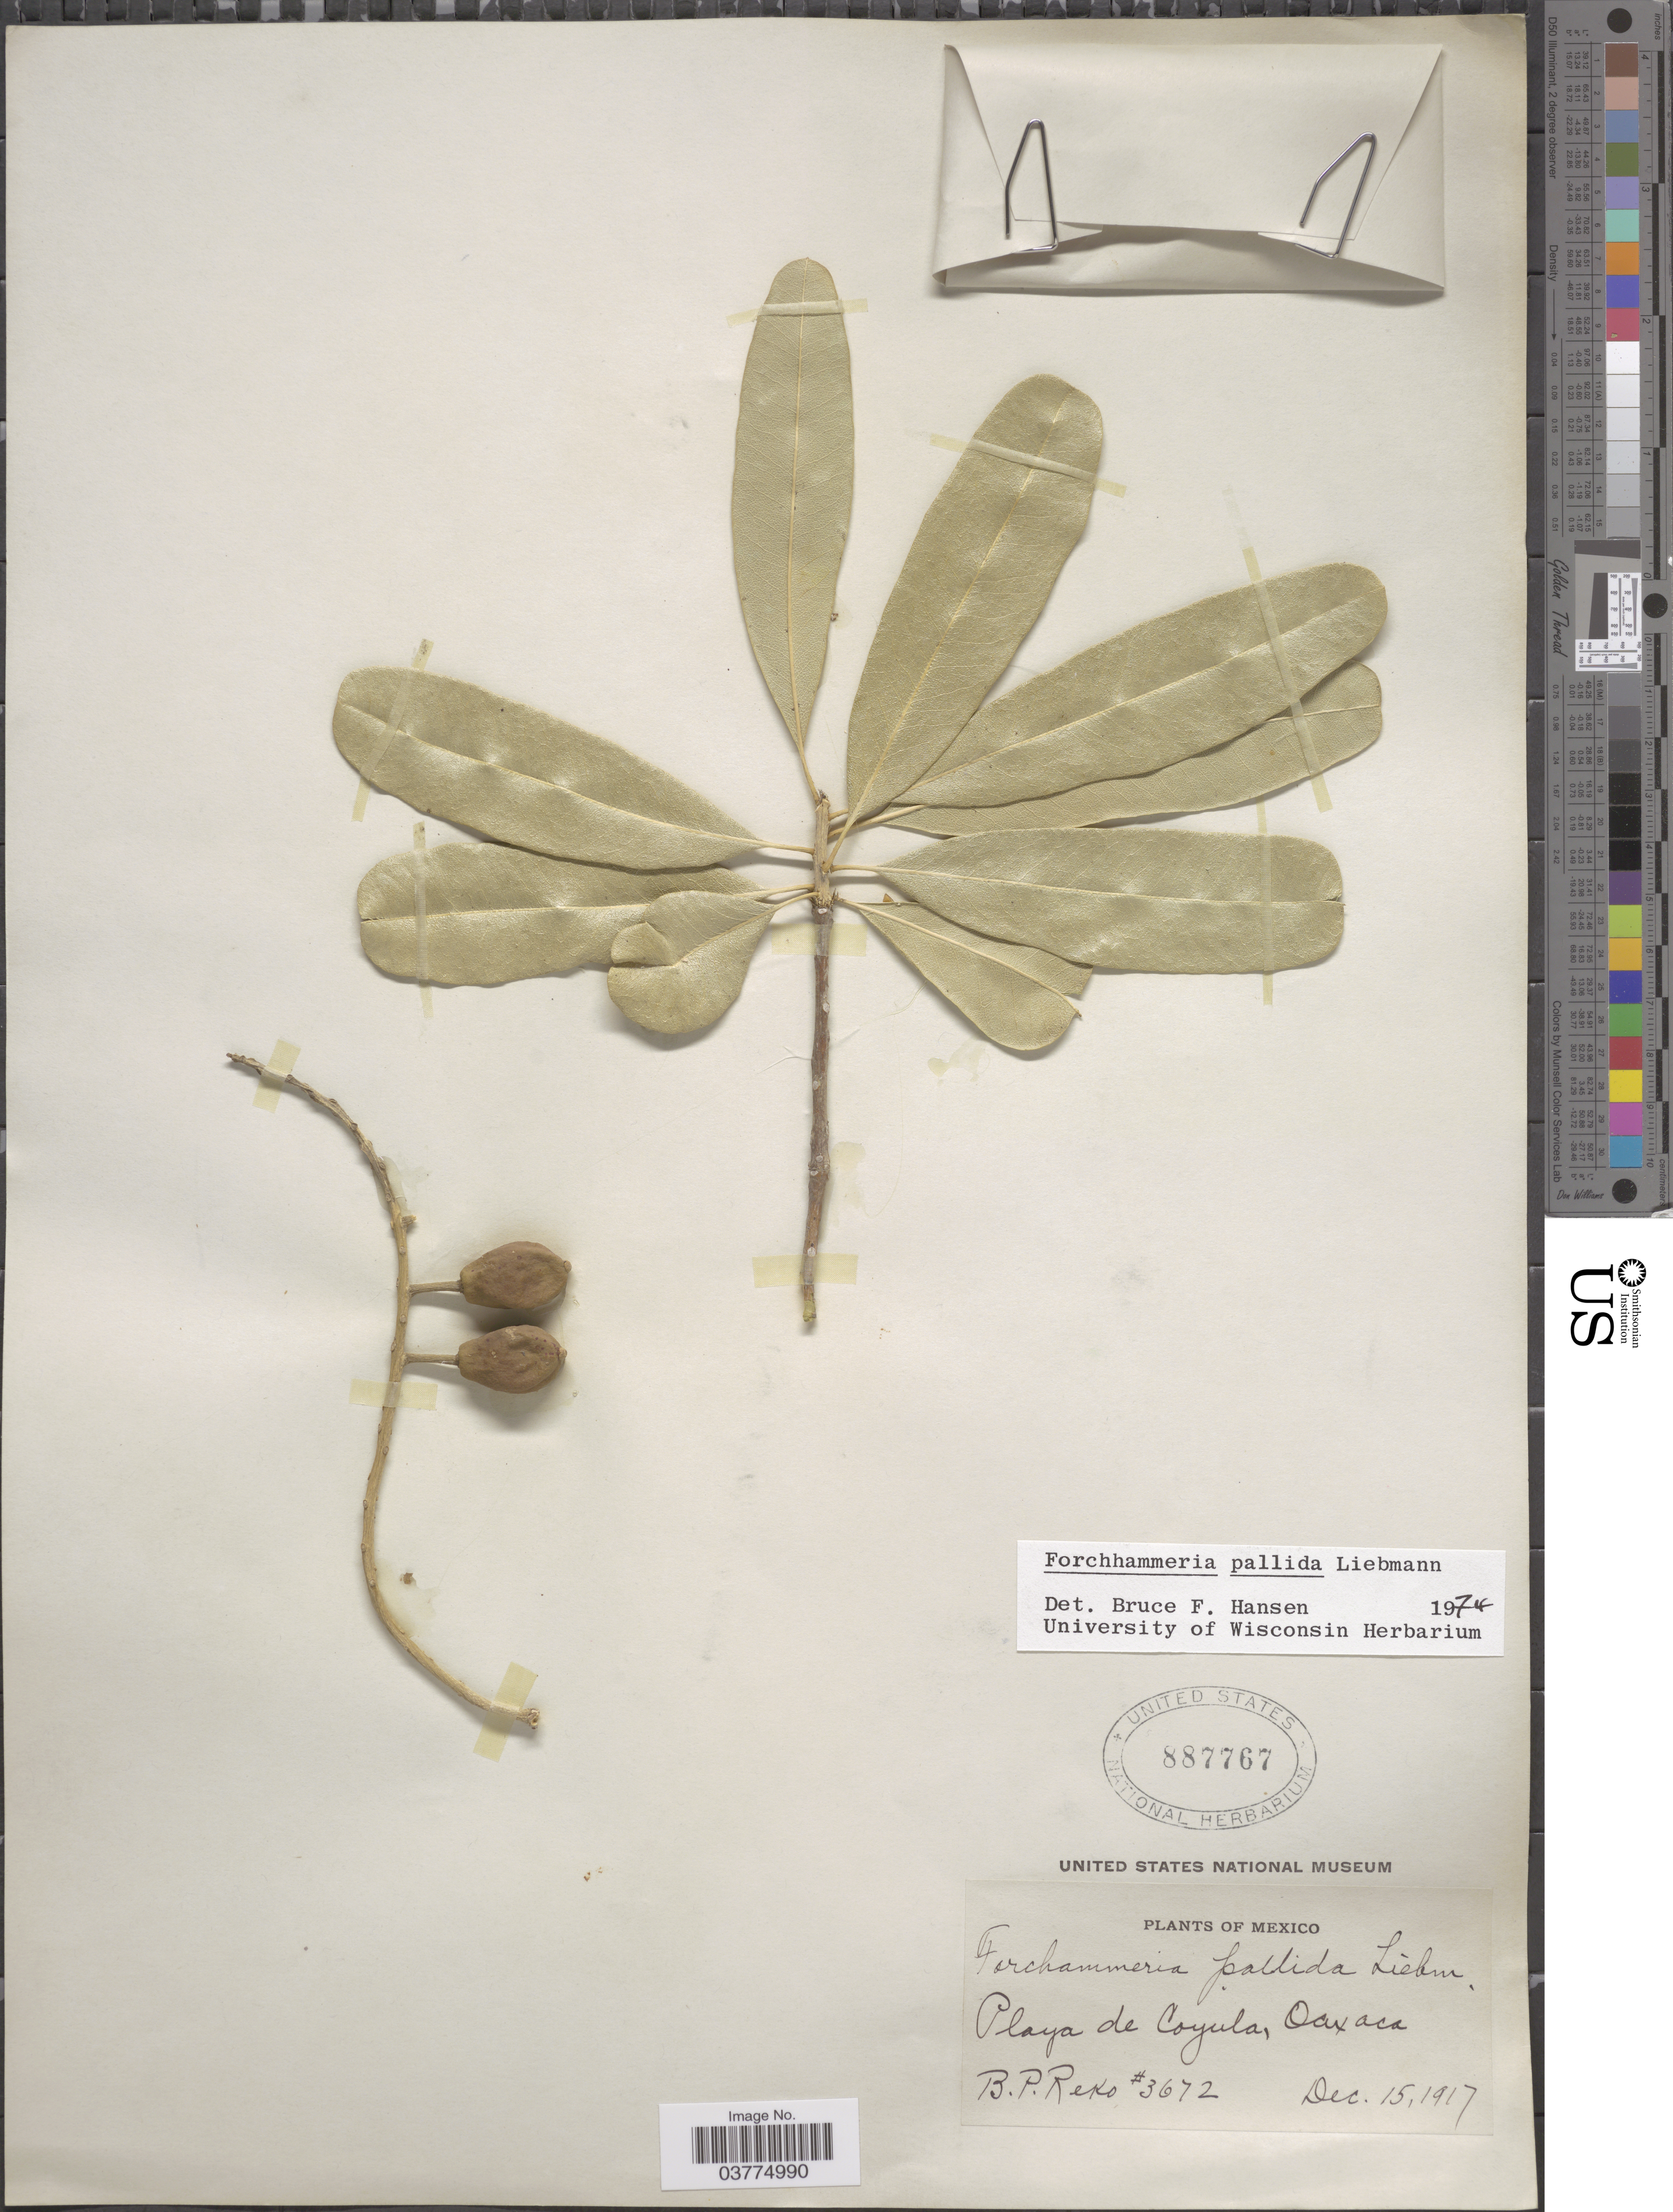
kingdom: Plantae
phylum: Tracheophyta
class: Magnoliopsida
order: Brassicales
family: Stixaceae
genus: Forchhammeria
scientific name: Forchhammeria pallida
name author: Liebm.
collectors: B. P. Reko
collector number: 3672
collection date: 1917-12-15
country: Mexico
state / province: Oaxaca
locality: Playa de Coyula.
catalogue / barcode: US 887767